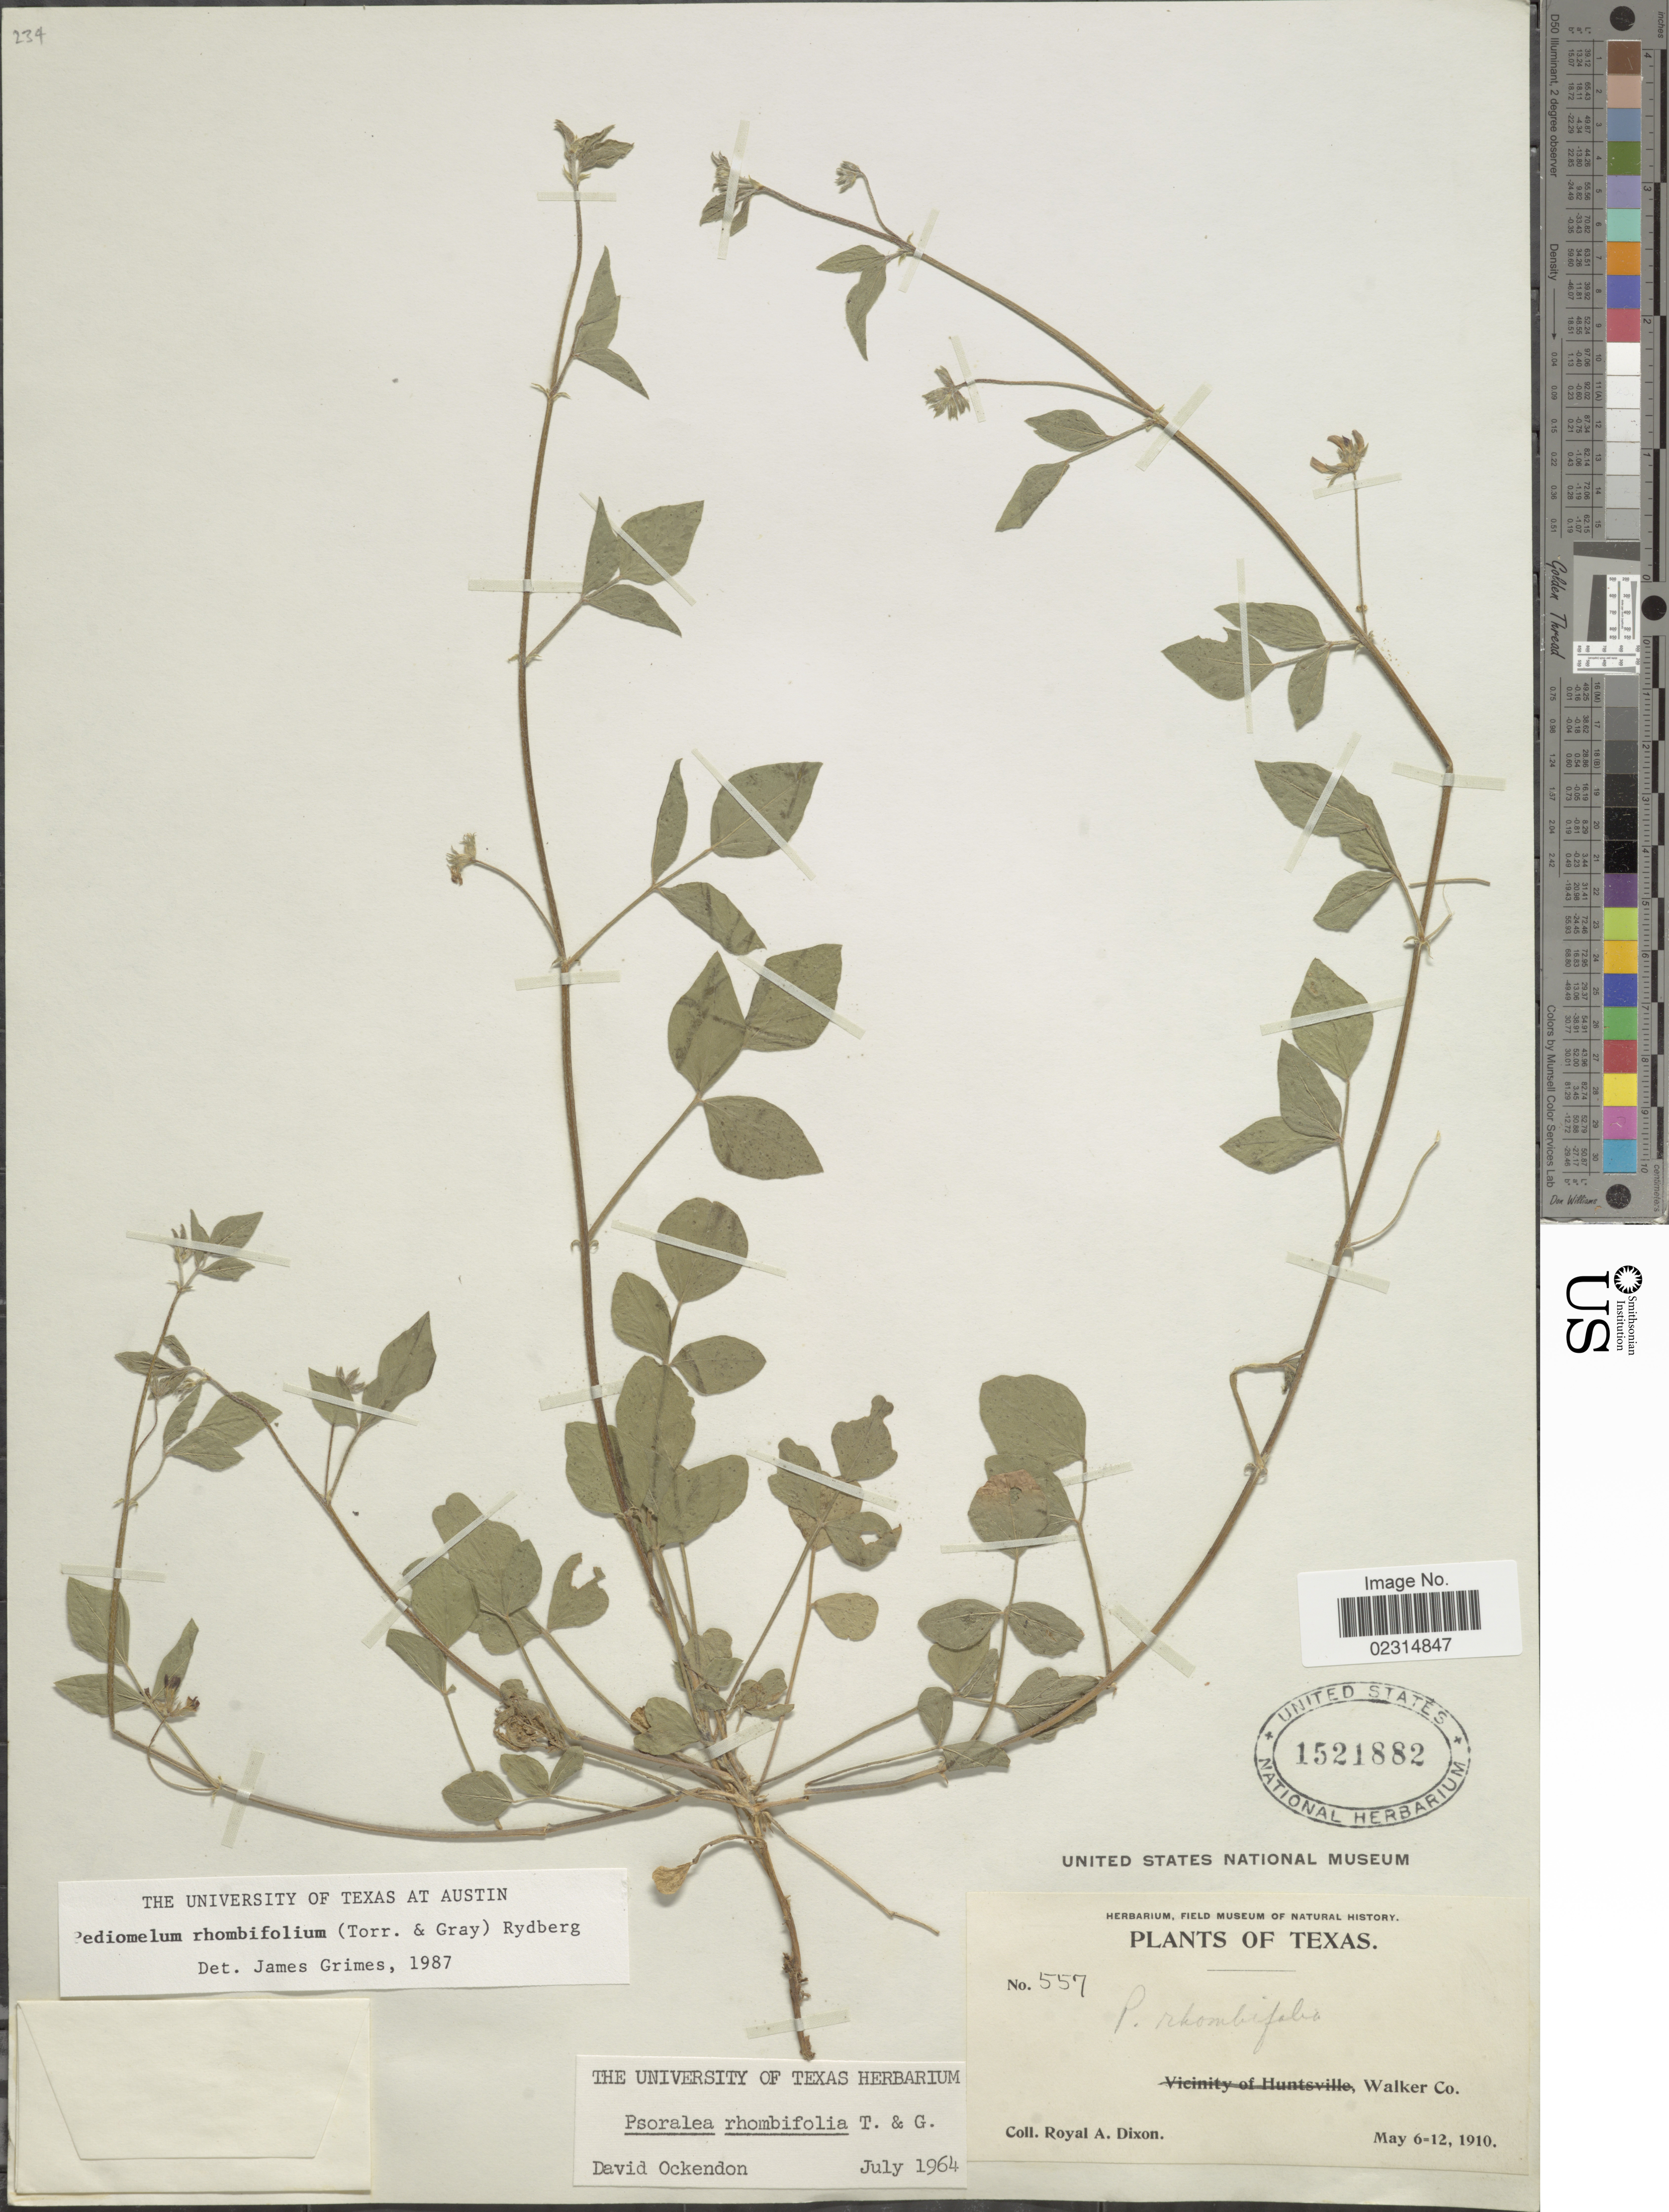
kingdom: Plantae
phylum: Tracheophyta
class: Magnoliopsida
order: Fabales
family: Fabaceae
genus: Pediomelum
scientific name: Pediomelum rhombifolium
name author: (Torr. & A. Gray) Rydb.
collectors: R. A. Dixon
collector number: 557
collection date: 1910-05-06/1910-05-12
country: United States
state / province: Texas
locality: Walker Co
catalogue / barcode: US 1521882